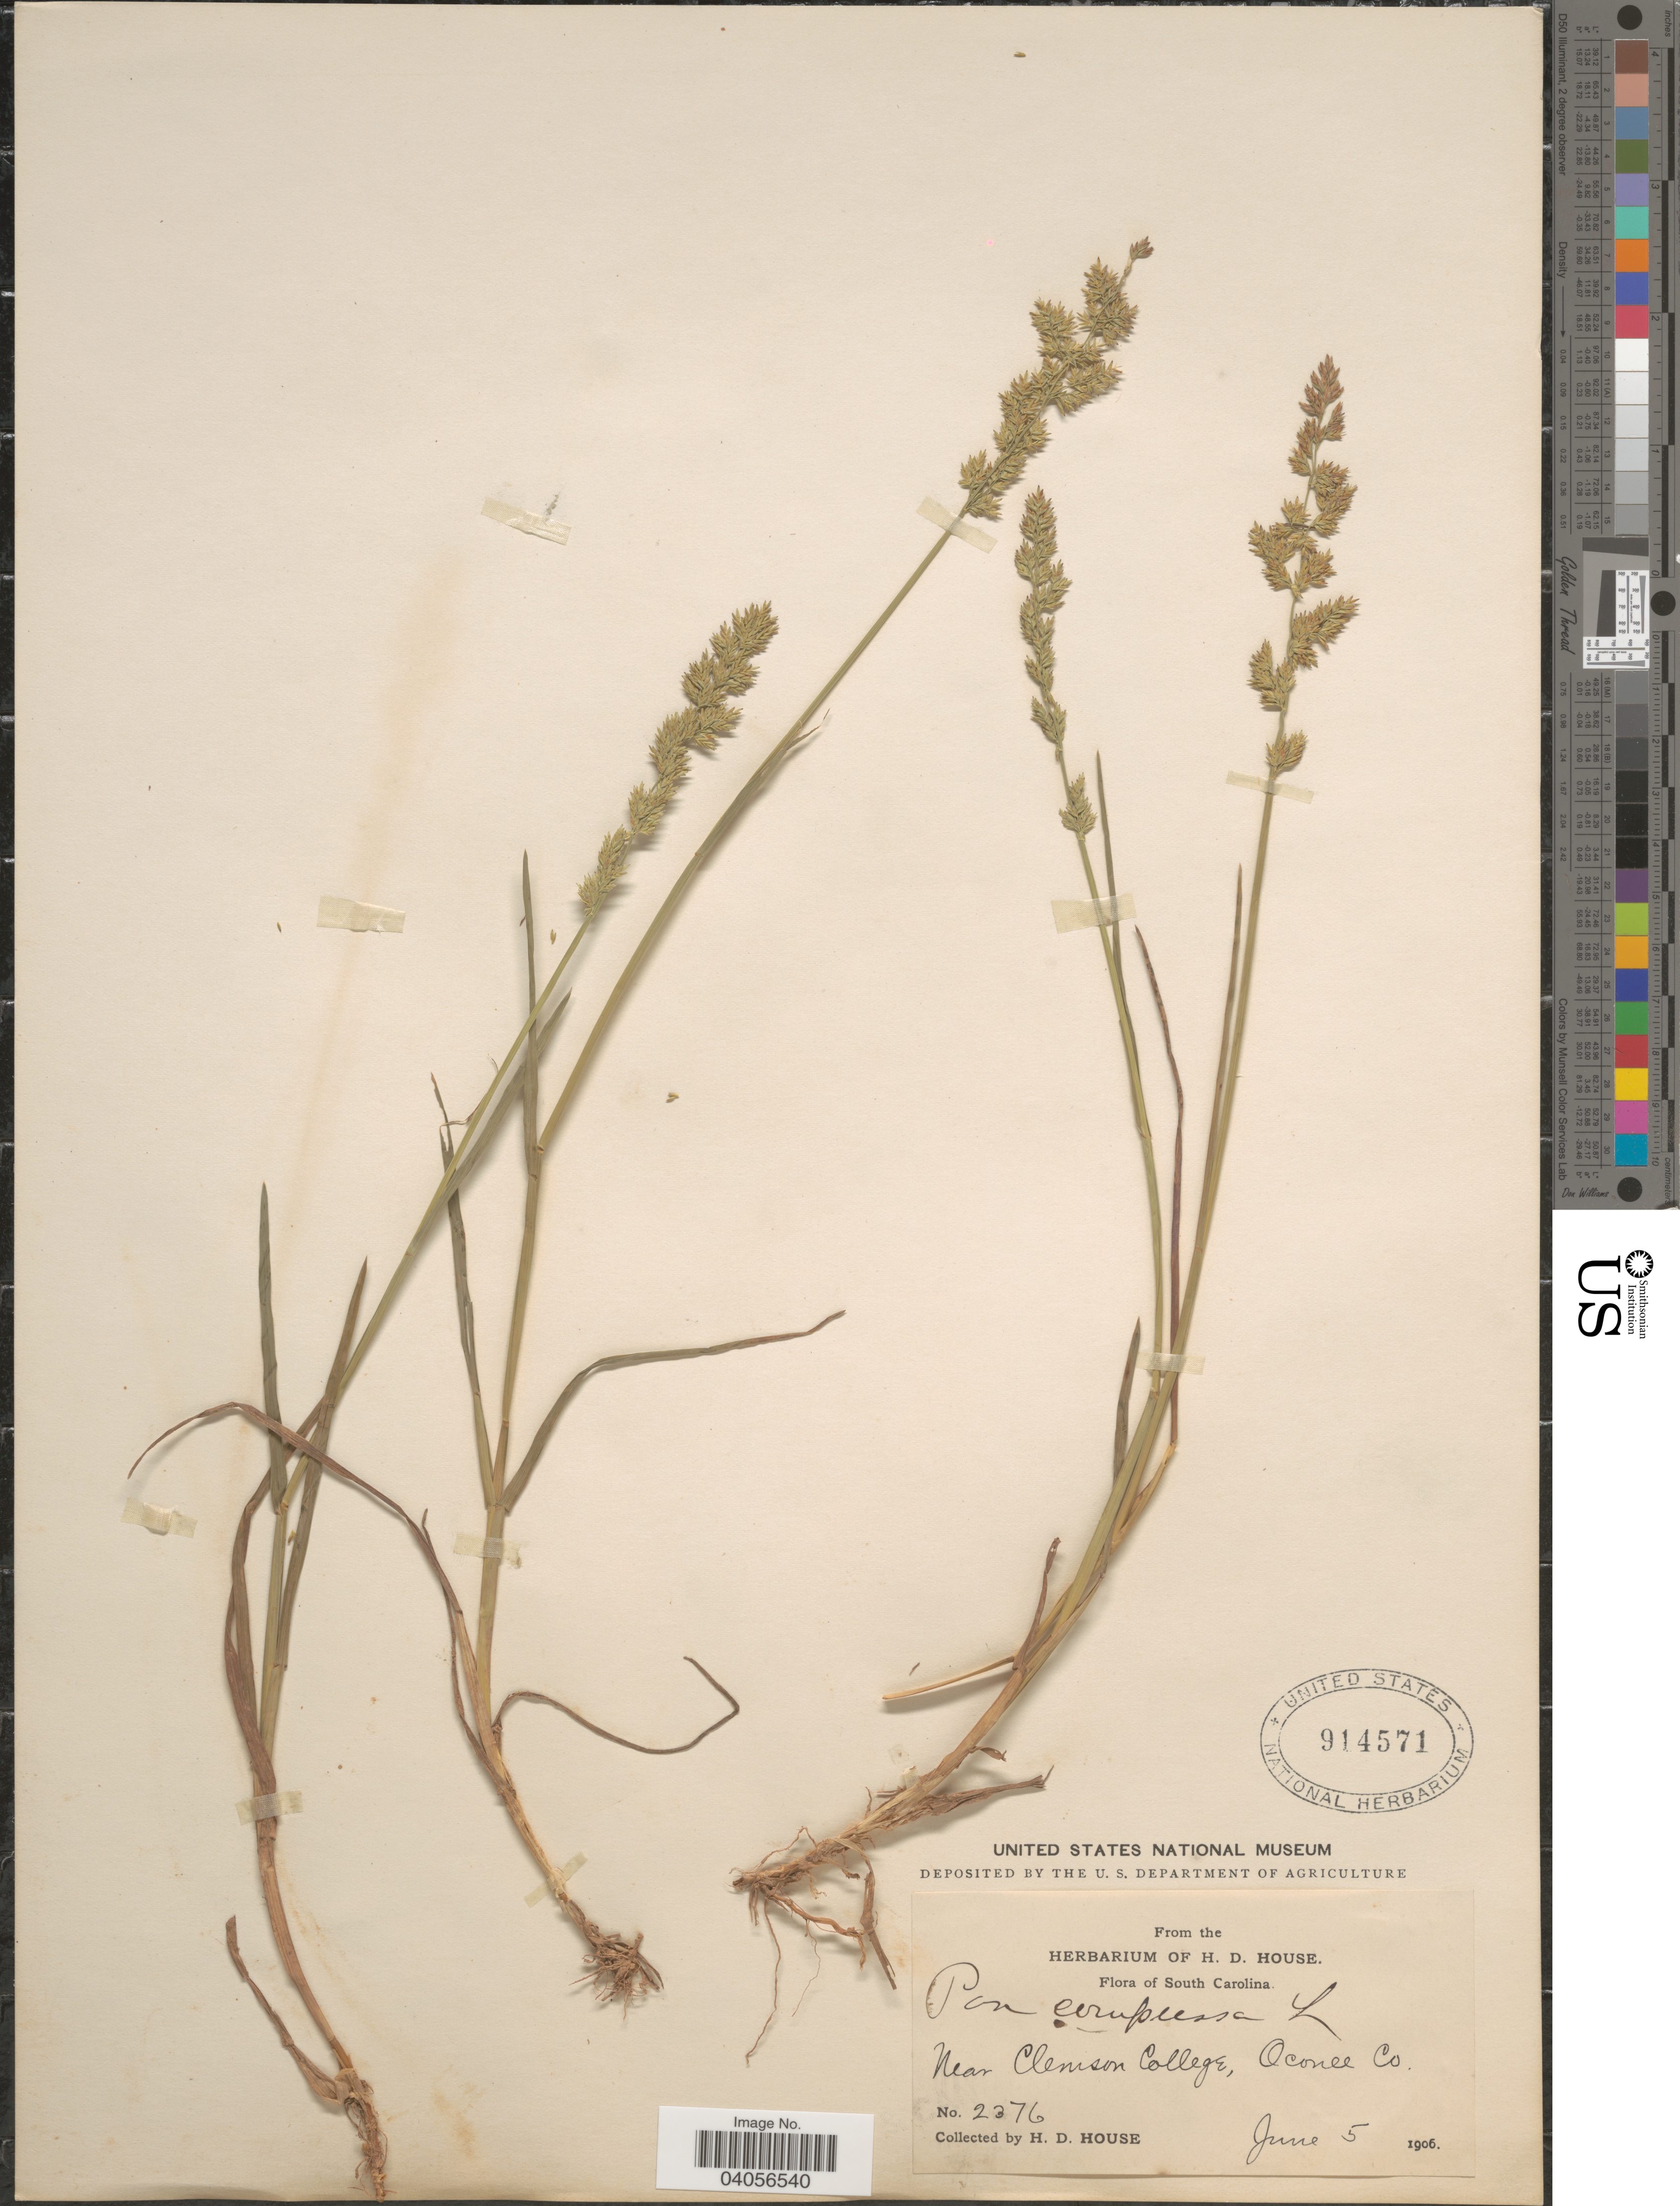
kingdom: Plantae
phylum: Tracheophyta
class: Liliopsida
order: Poales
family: Poaceae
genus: Poa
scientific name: Poa compressa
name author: L.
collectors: H. D. House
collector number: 2376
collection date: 1906-06-05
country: United States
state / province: South Carolina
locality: Near Clemson College, Oconee Co.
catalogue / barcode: US 914571